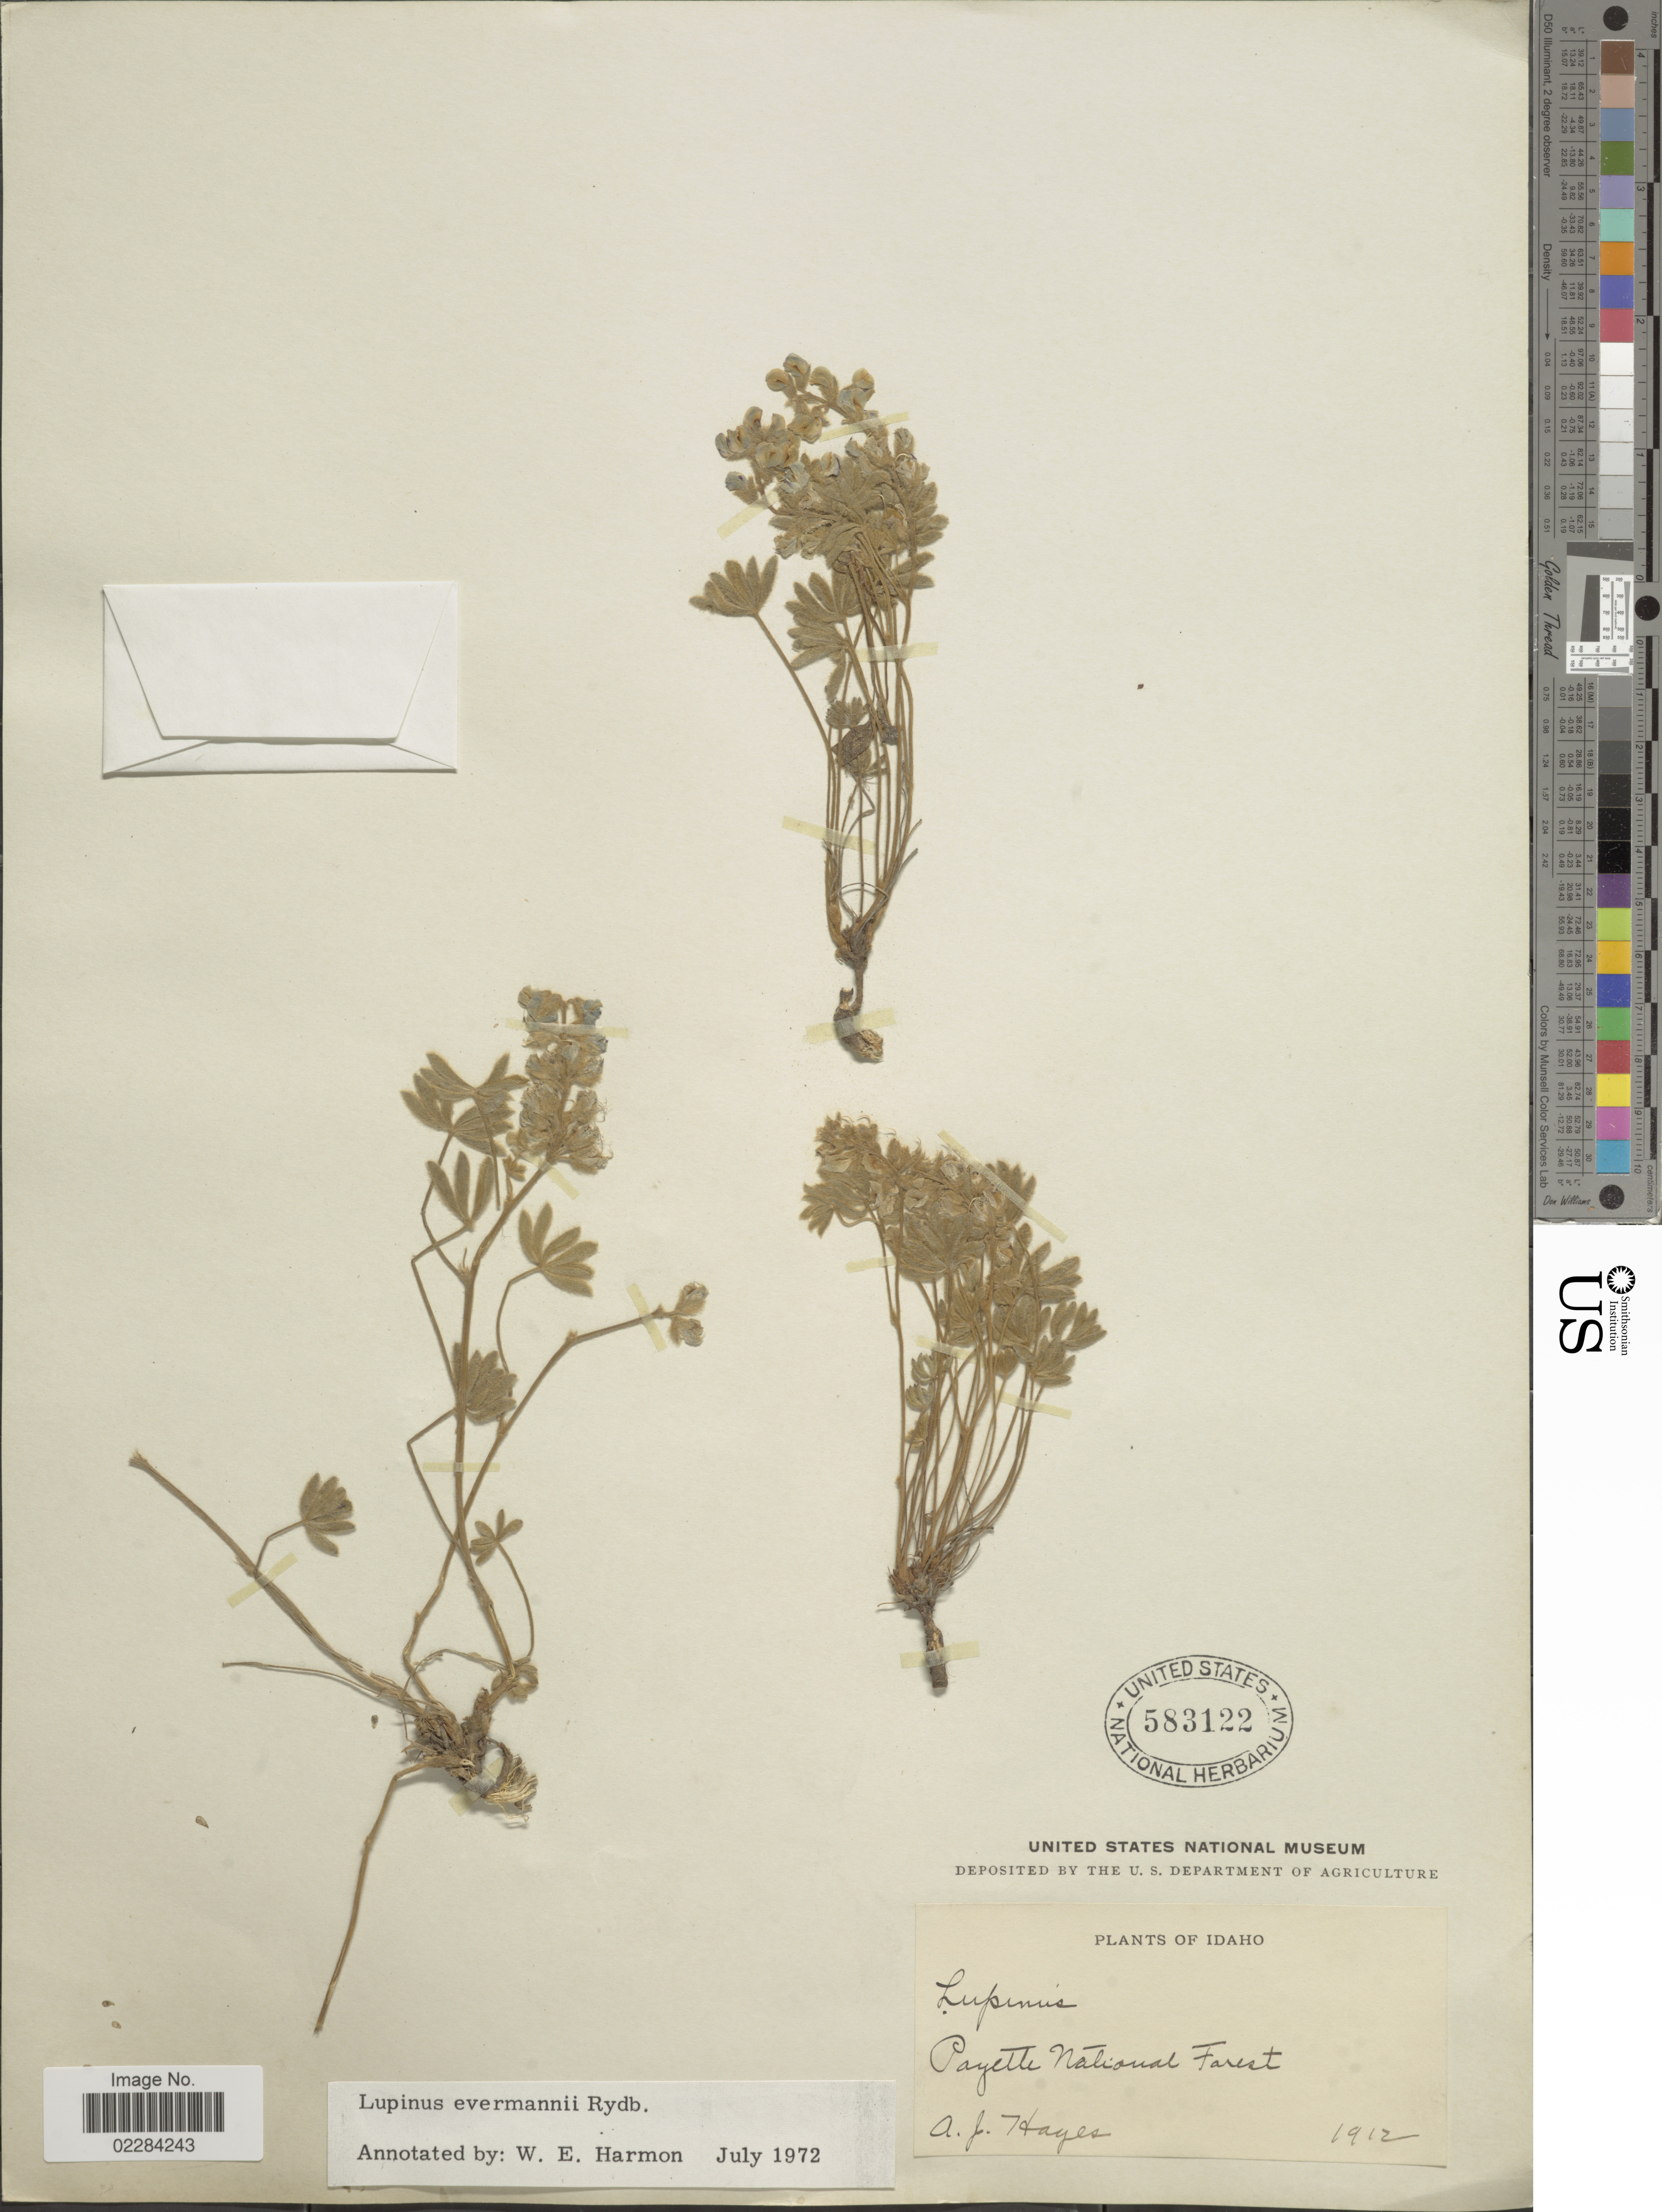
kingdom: Plantae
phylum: Tracheophyta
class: Magnoliopsida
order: Fabales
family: Fabaceae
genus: Lupinus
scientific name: Lupinus evermannii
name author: Rydb.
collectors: A. Hayes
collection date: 1912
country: United States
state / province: Idaho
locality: Payette National Forest.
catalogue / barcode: US 583122